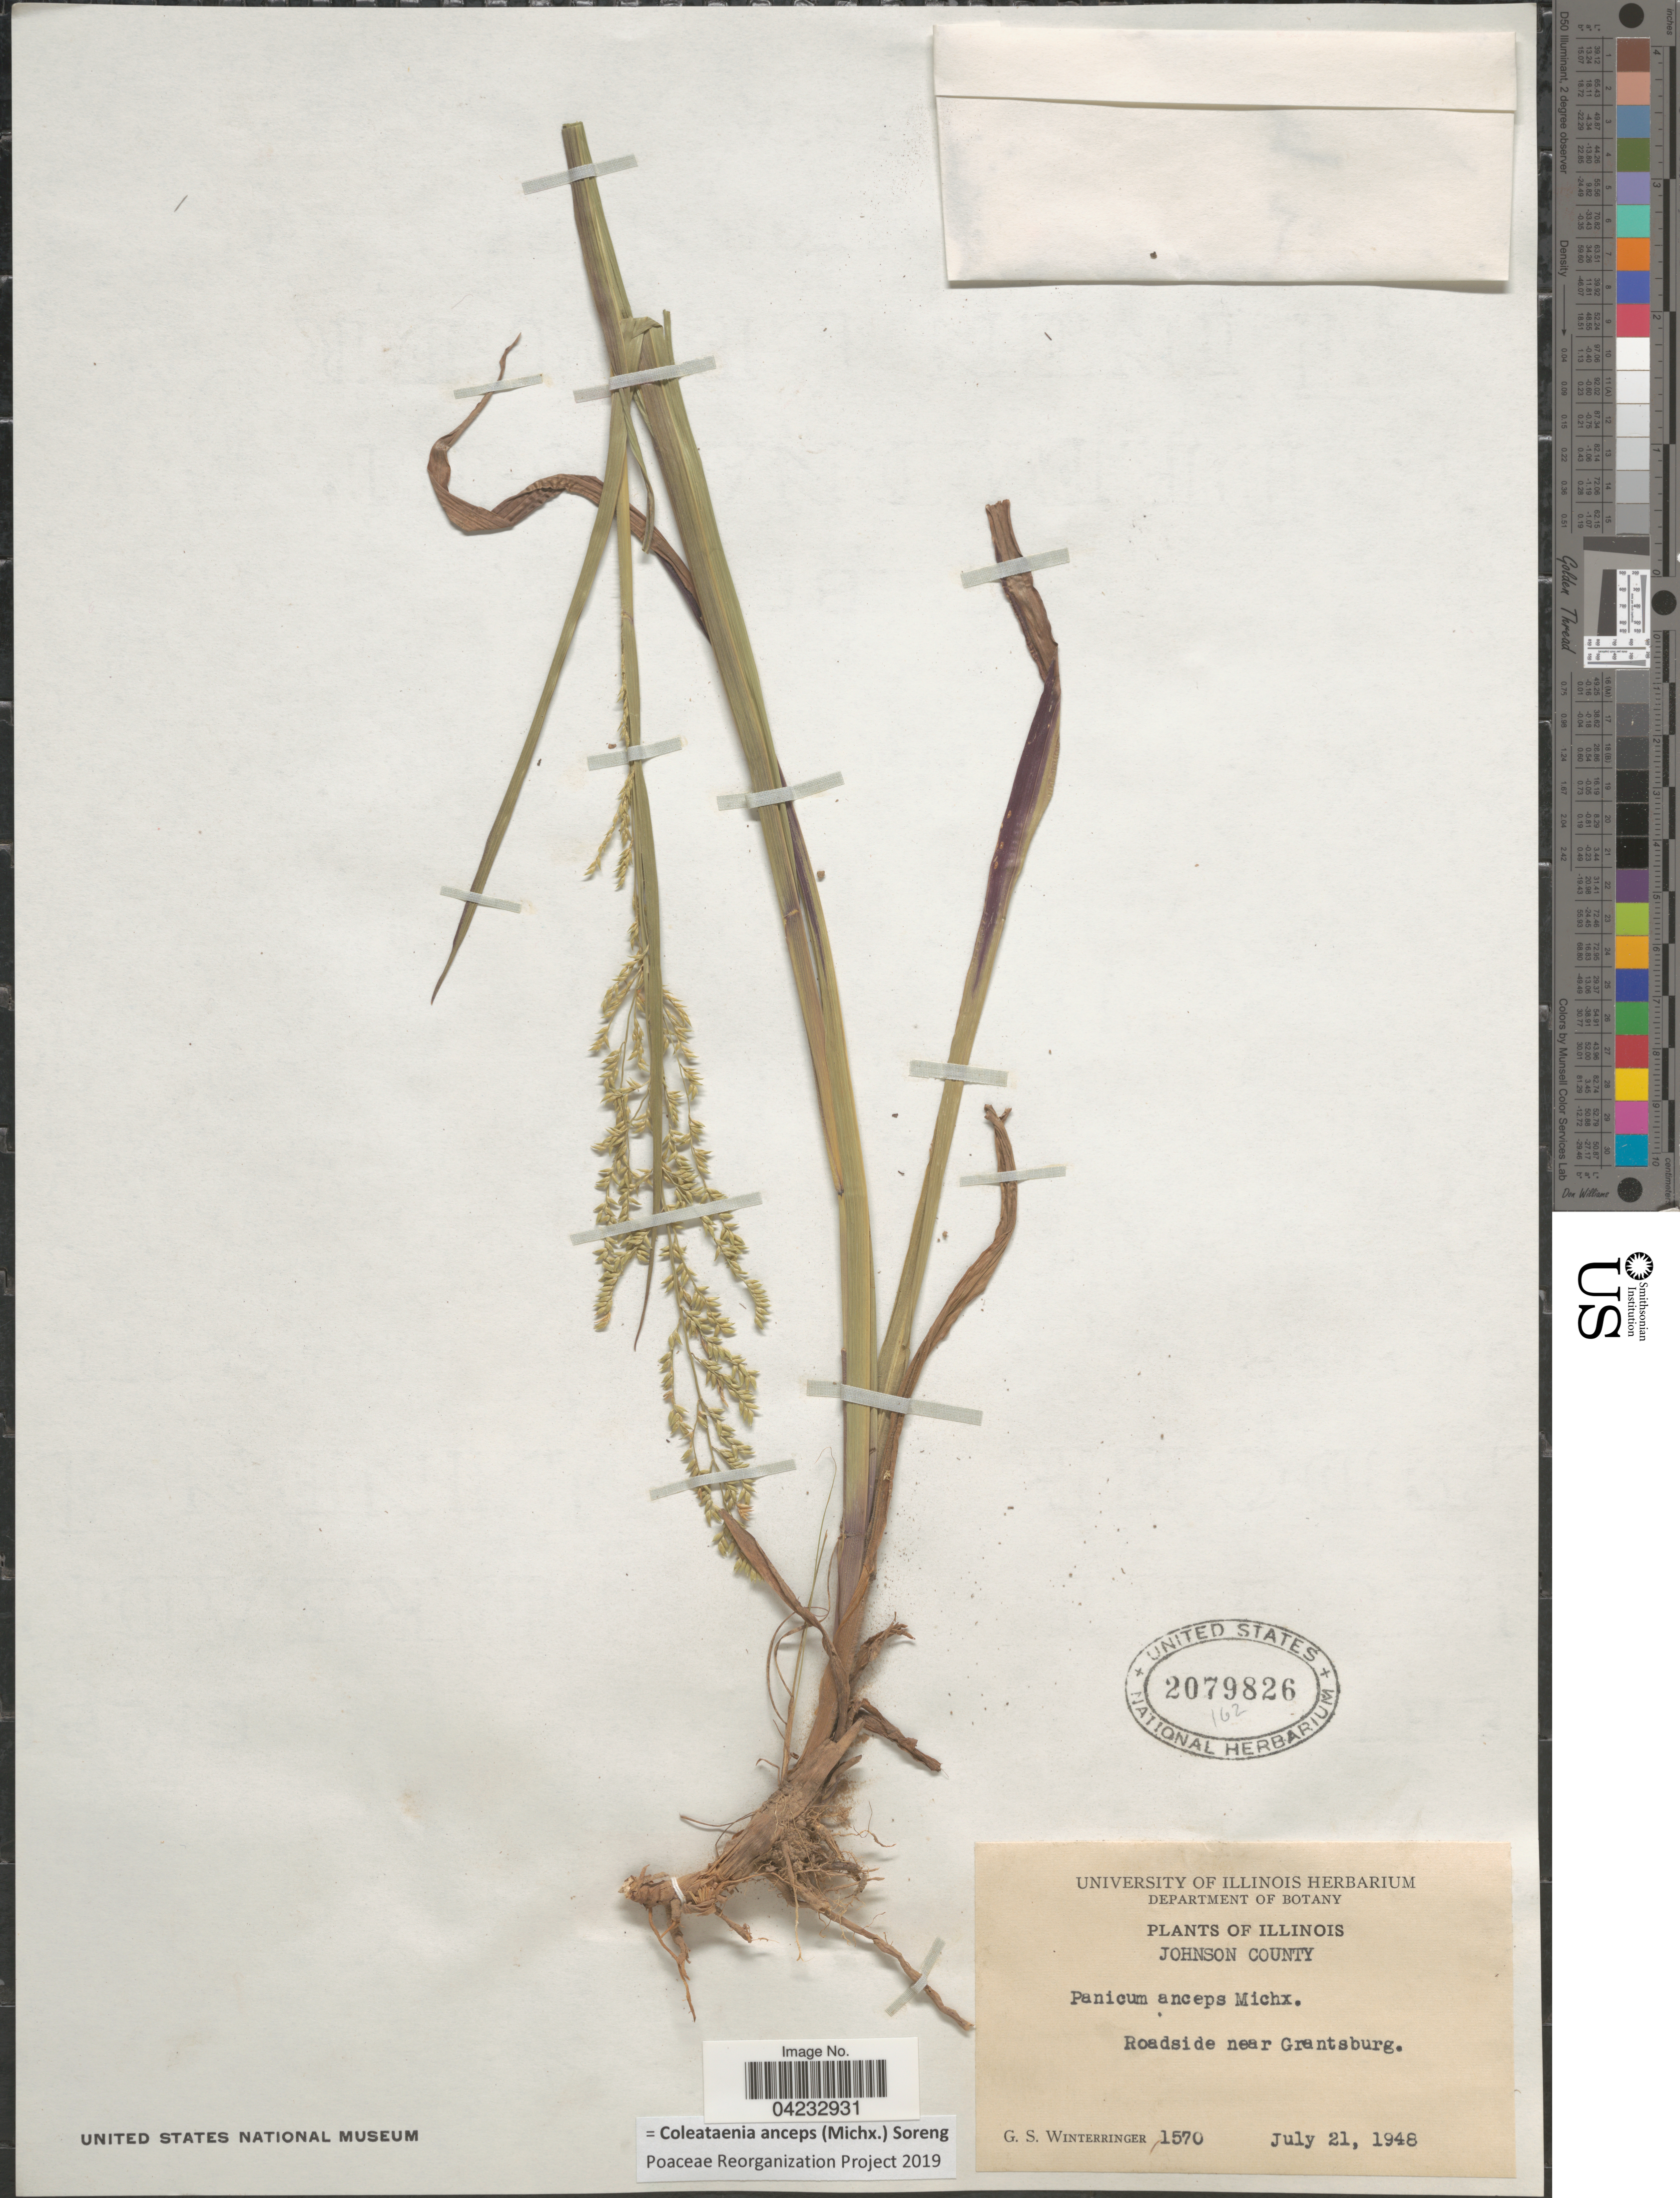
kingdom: Plantae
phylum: Tracheophyta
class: Liliopsida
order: Poales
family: Poaceae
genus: Coleataenia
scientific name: Coleataenia anceps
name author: (Michx.) Soreng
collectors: G. Winterringer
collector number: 1570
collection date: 1948-07-21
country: United States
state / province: Illinois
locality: Johnson County. Roadside near Grantsburg.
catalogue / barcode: US 2079826